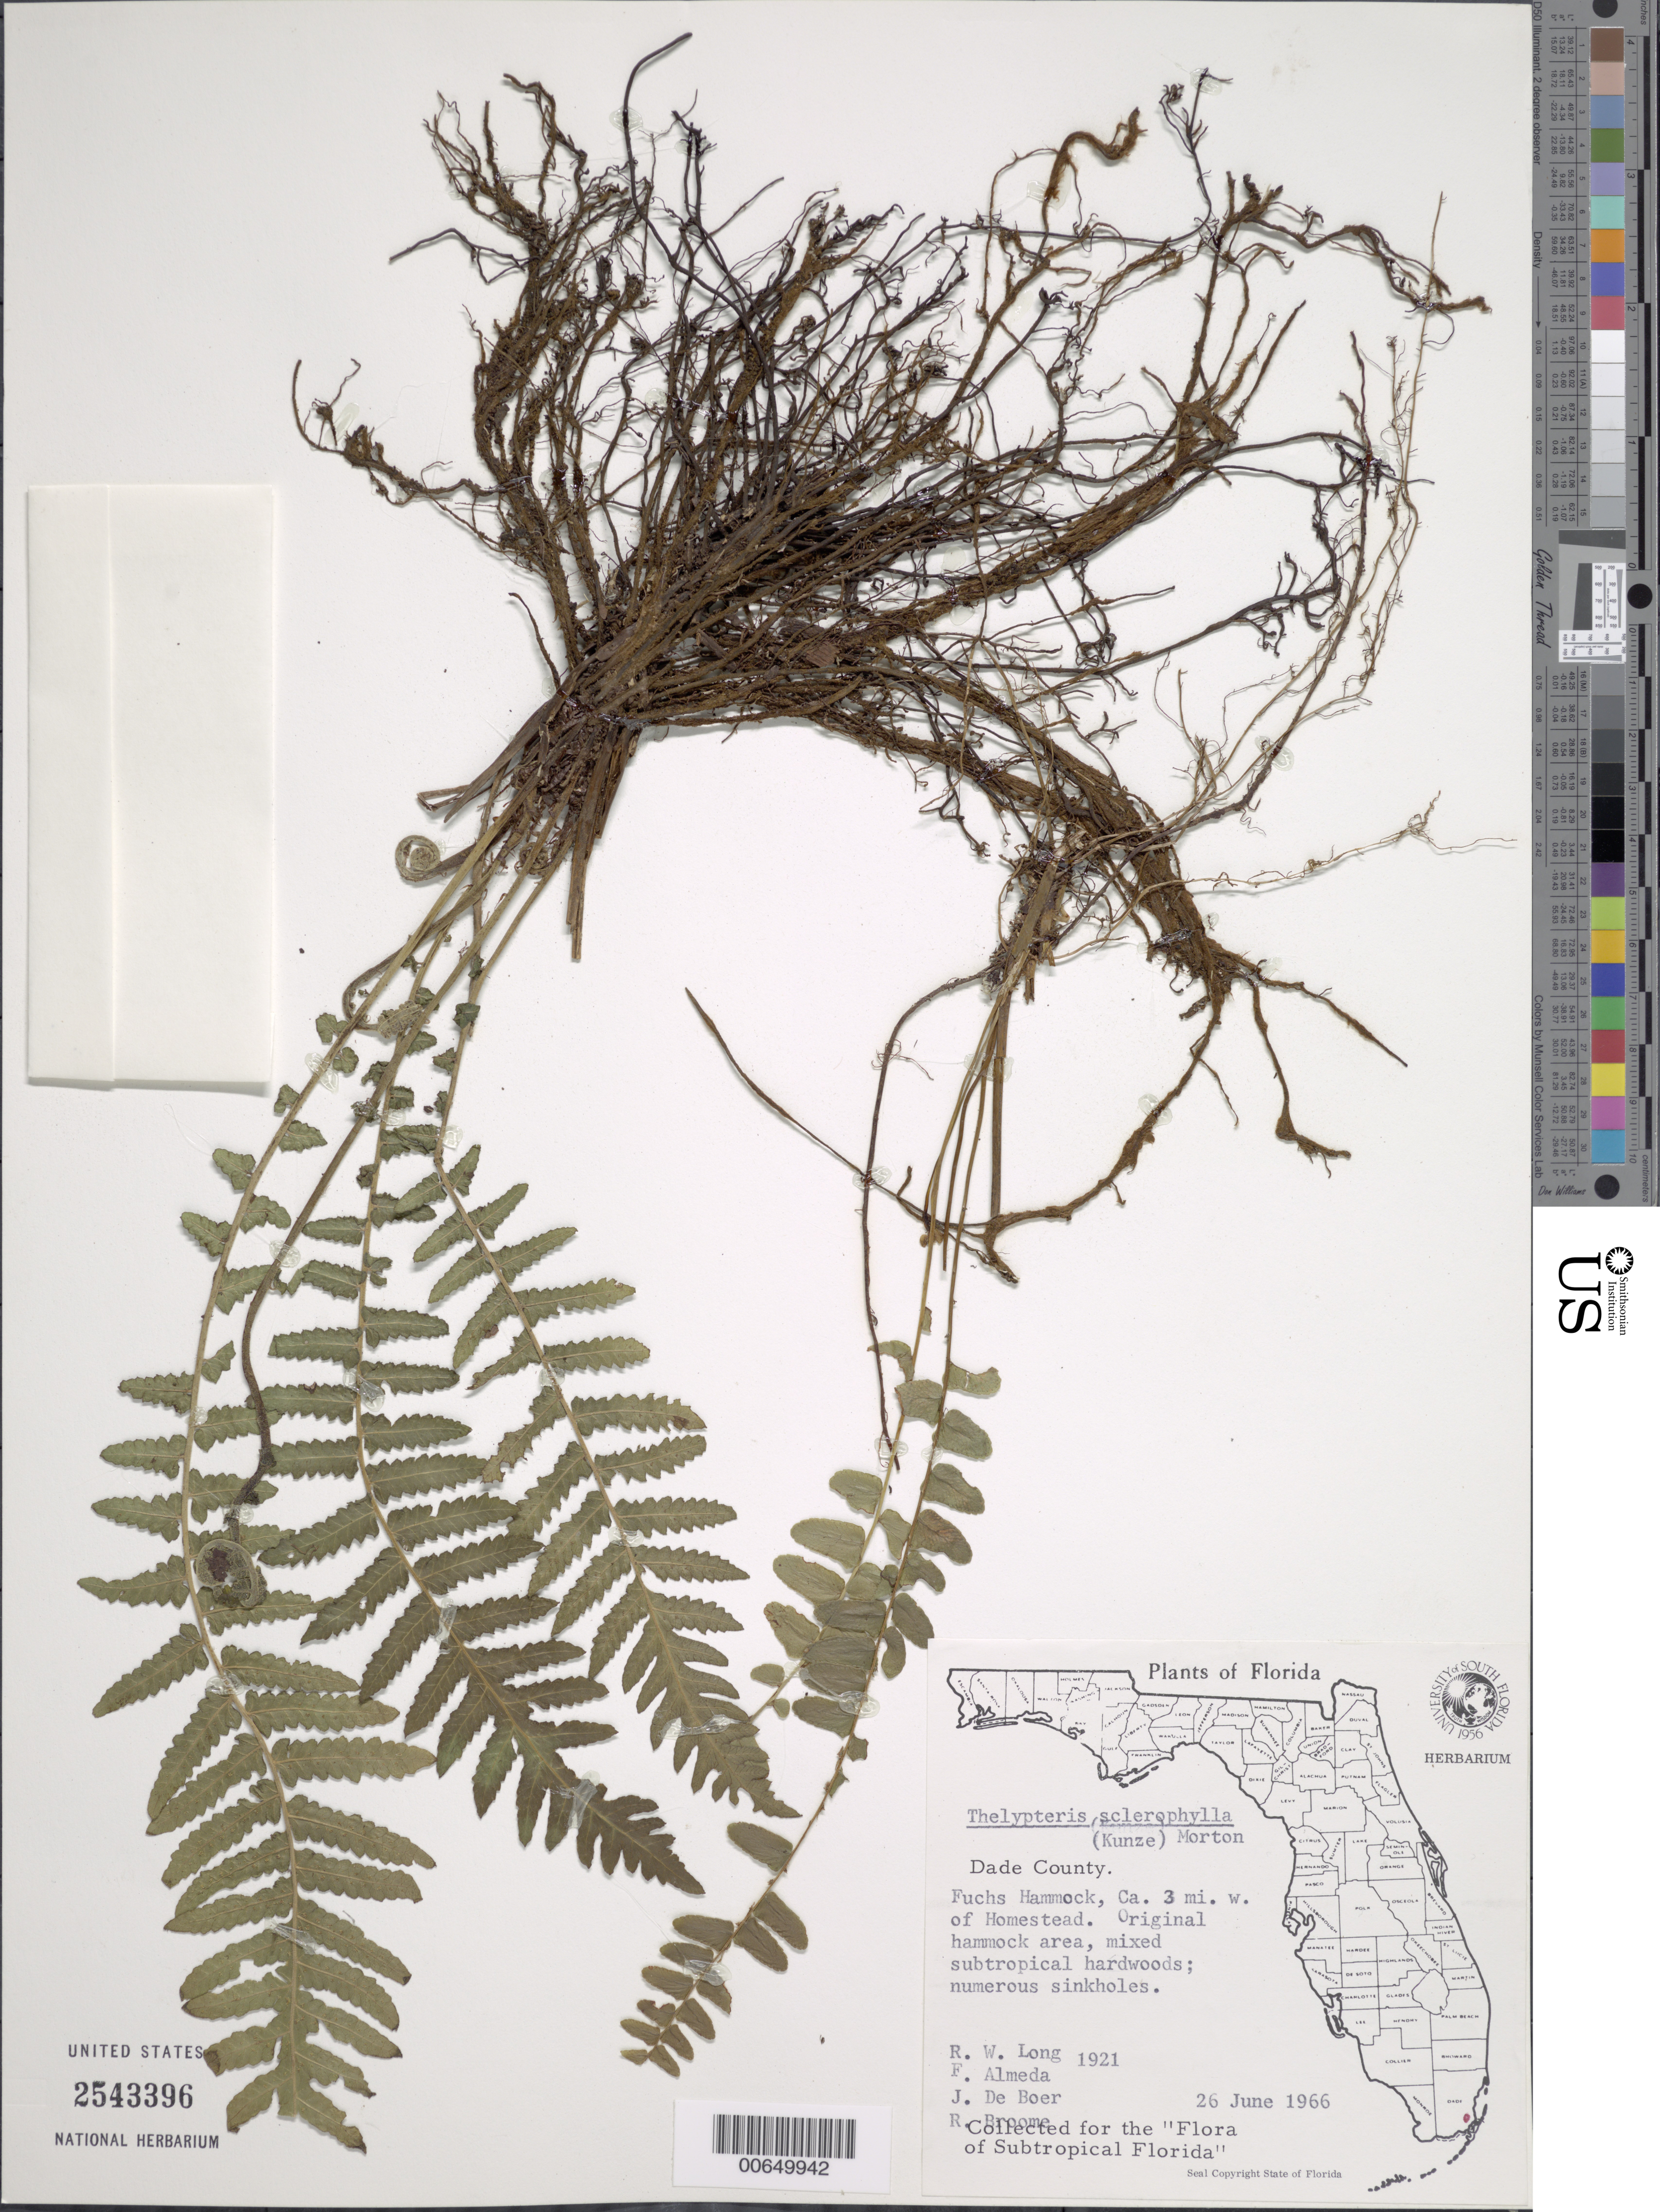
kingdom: Plantae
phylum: Tracheophyta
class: Polypodiopsida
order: Polypodiales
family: Thelypteridaceae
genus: Goniopteris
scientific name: Goniopteris sclerophylla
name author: (Poepp.) C.V. Morton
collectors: R. W. Long, C. R. Broome, R. Whitney & J. DeBoer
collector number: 1921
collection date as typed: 26 Jun 1966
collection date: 1966-06-26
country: United States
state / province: Florida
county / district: Dade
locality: Fuchs Hammock, ca. 3 miles W of Homestead.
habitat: Original hammock area, mixed subtropical hardwoods, numerous sinkholes.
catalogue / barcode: US 2543396